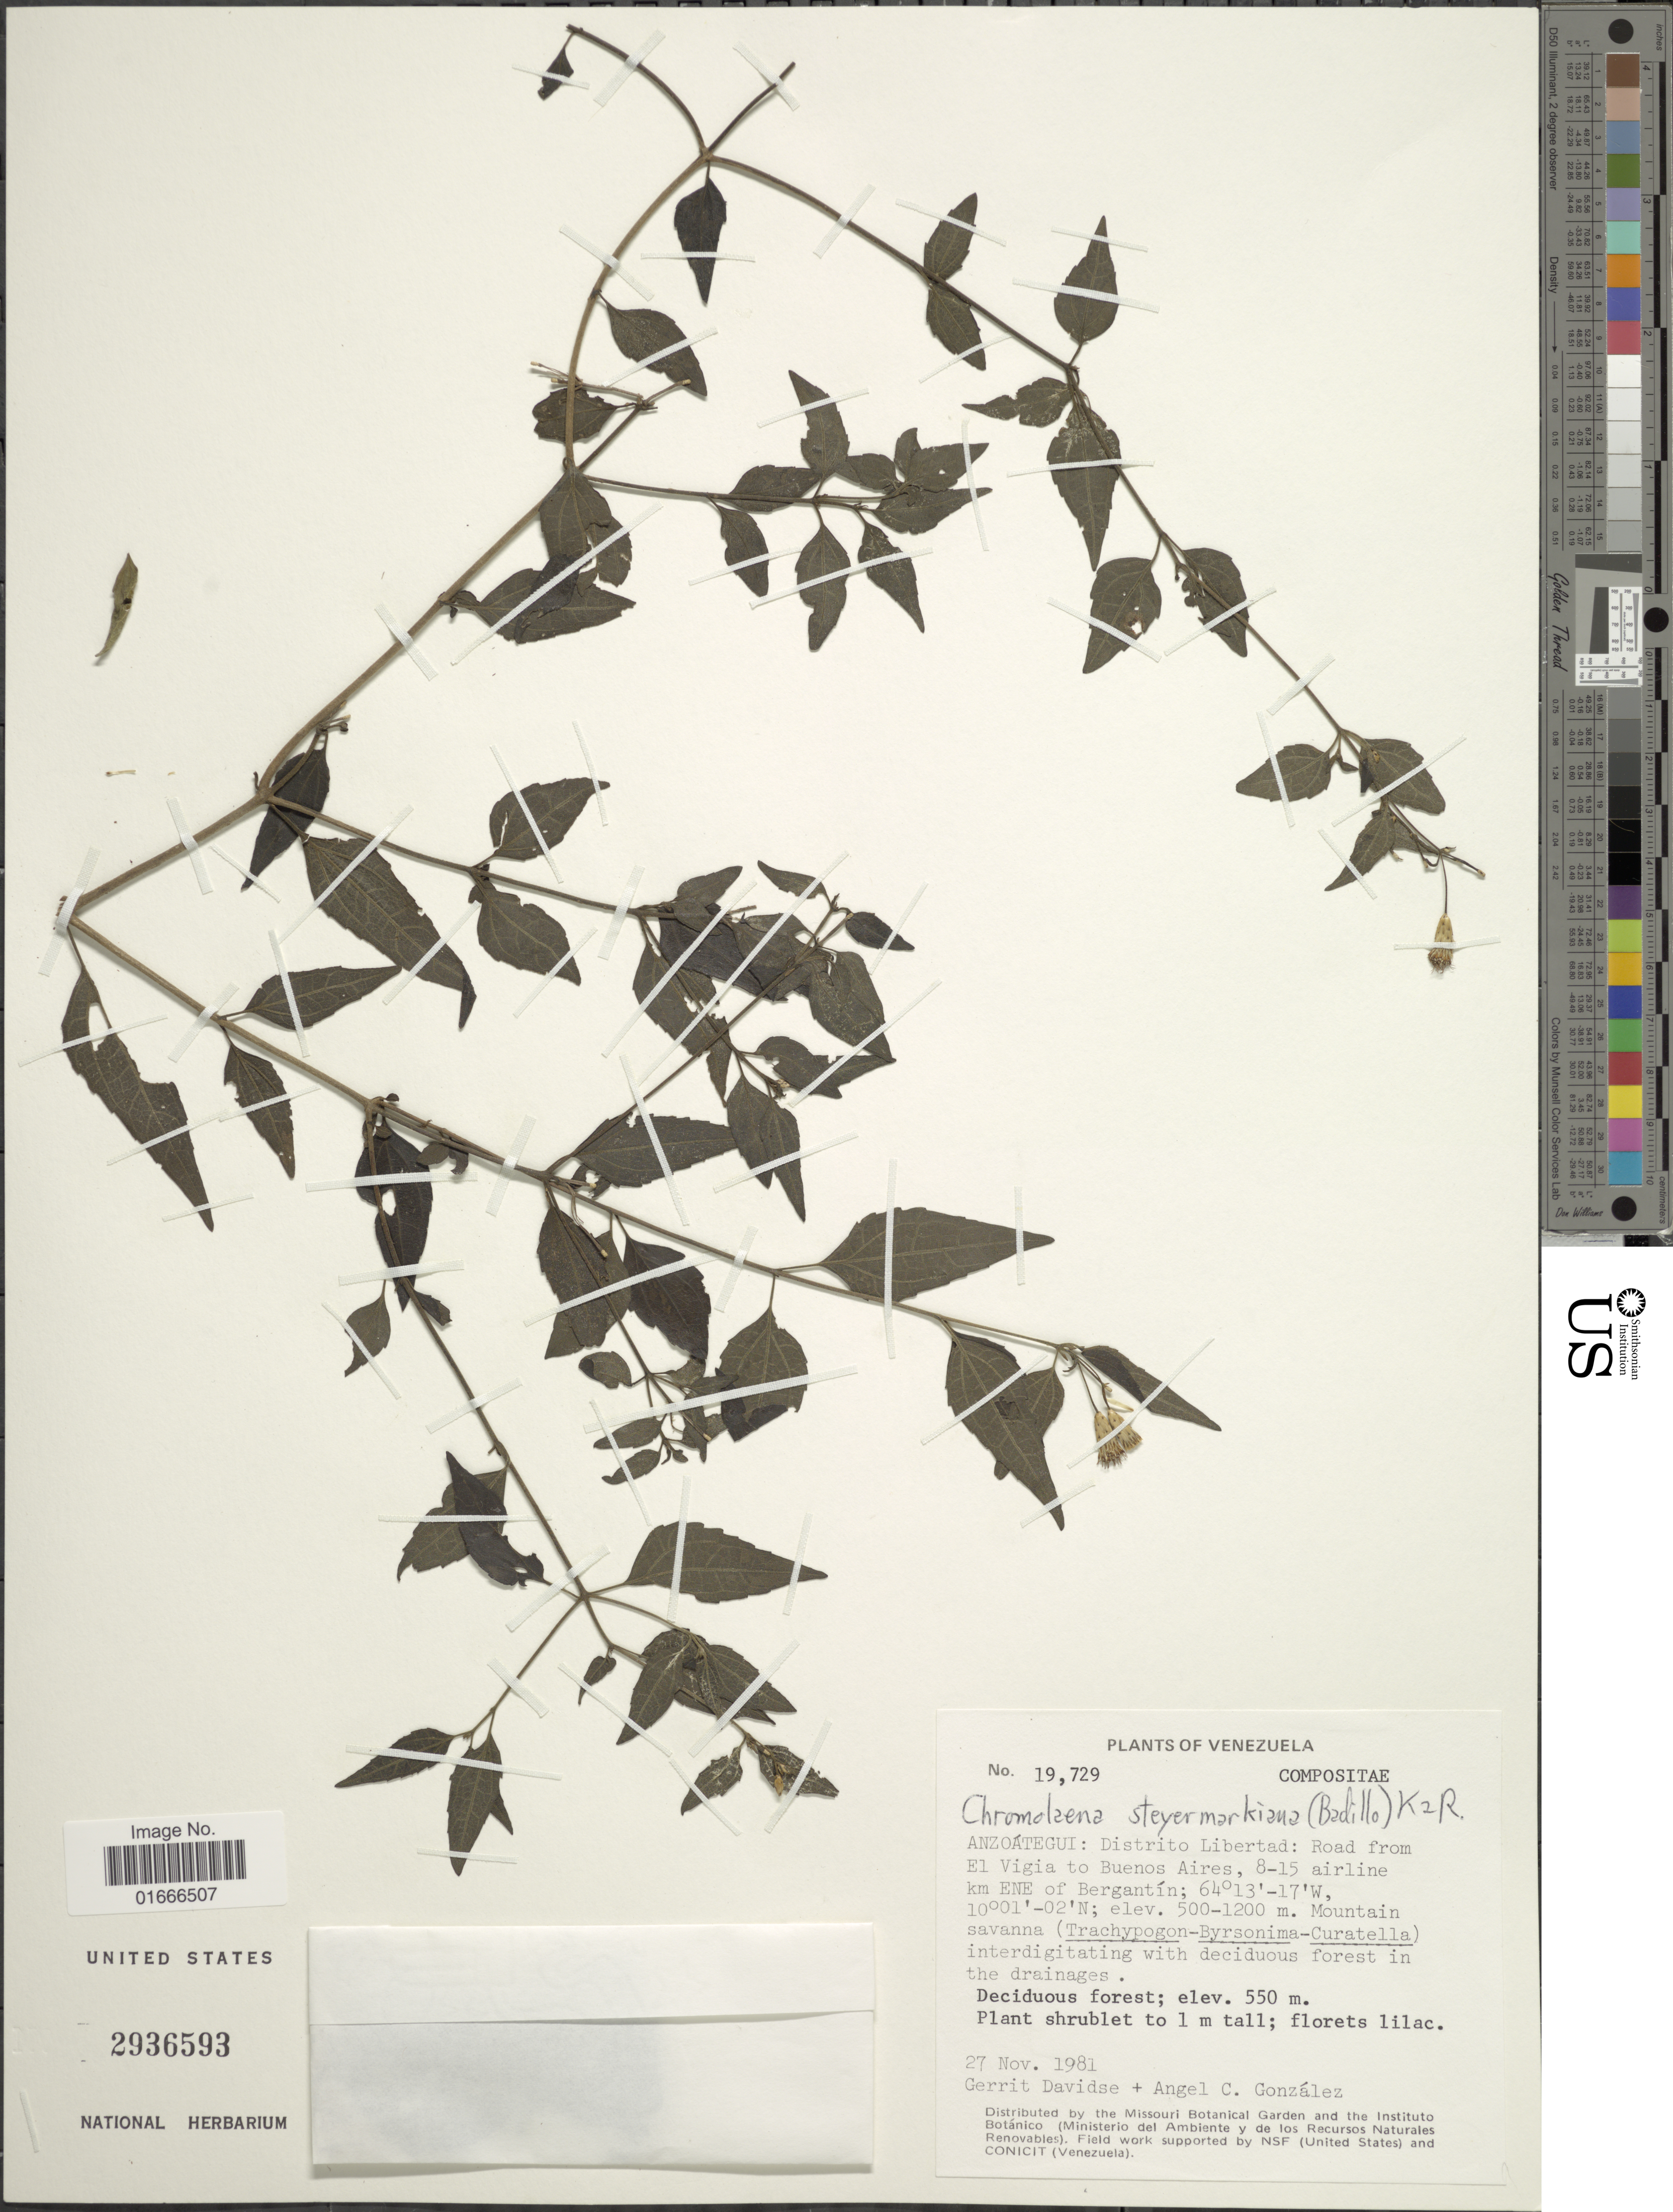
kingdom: Plantae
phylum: Tracheophyta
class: Magnoliopsida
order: Asterales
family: Asteraceae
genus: Chromolaena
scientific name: Chromolaena steyermarkiana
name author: (V.M. Badillo) R.M. King & H. Rob.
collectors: G. Davidse & A. C. González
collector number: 19729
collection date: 1981-11-27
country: Venezuela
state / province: Anzoategui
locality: Distrito Libertad, road from El Vigia to Buenos Aires, 8-15 airline km ENE of Bergantin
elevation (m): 500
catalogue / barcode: US 2936593